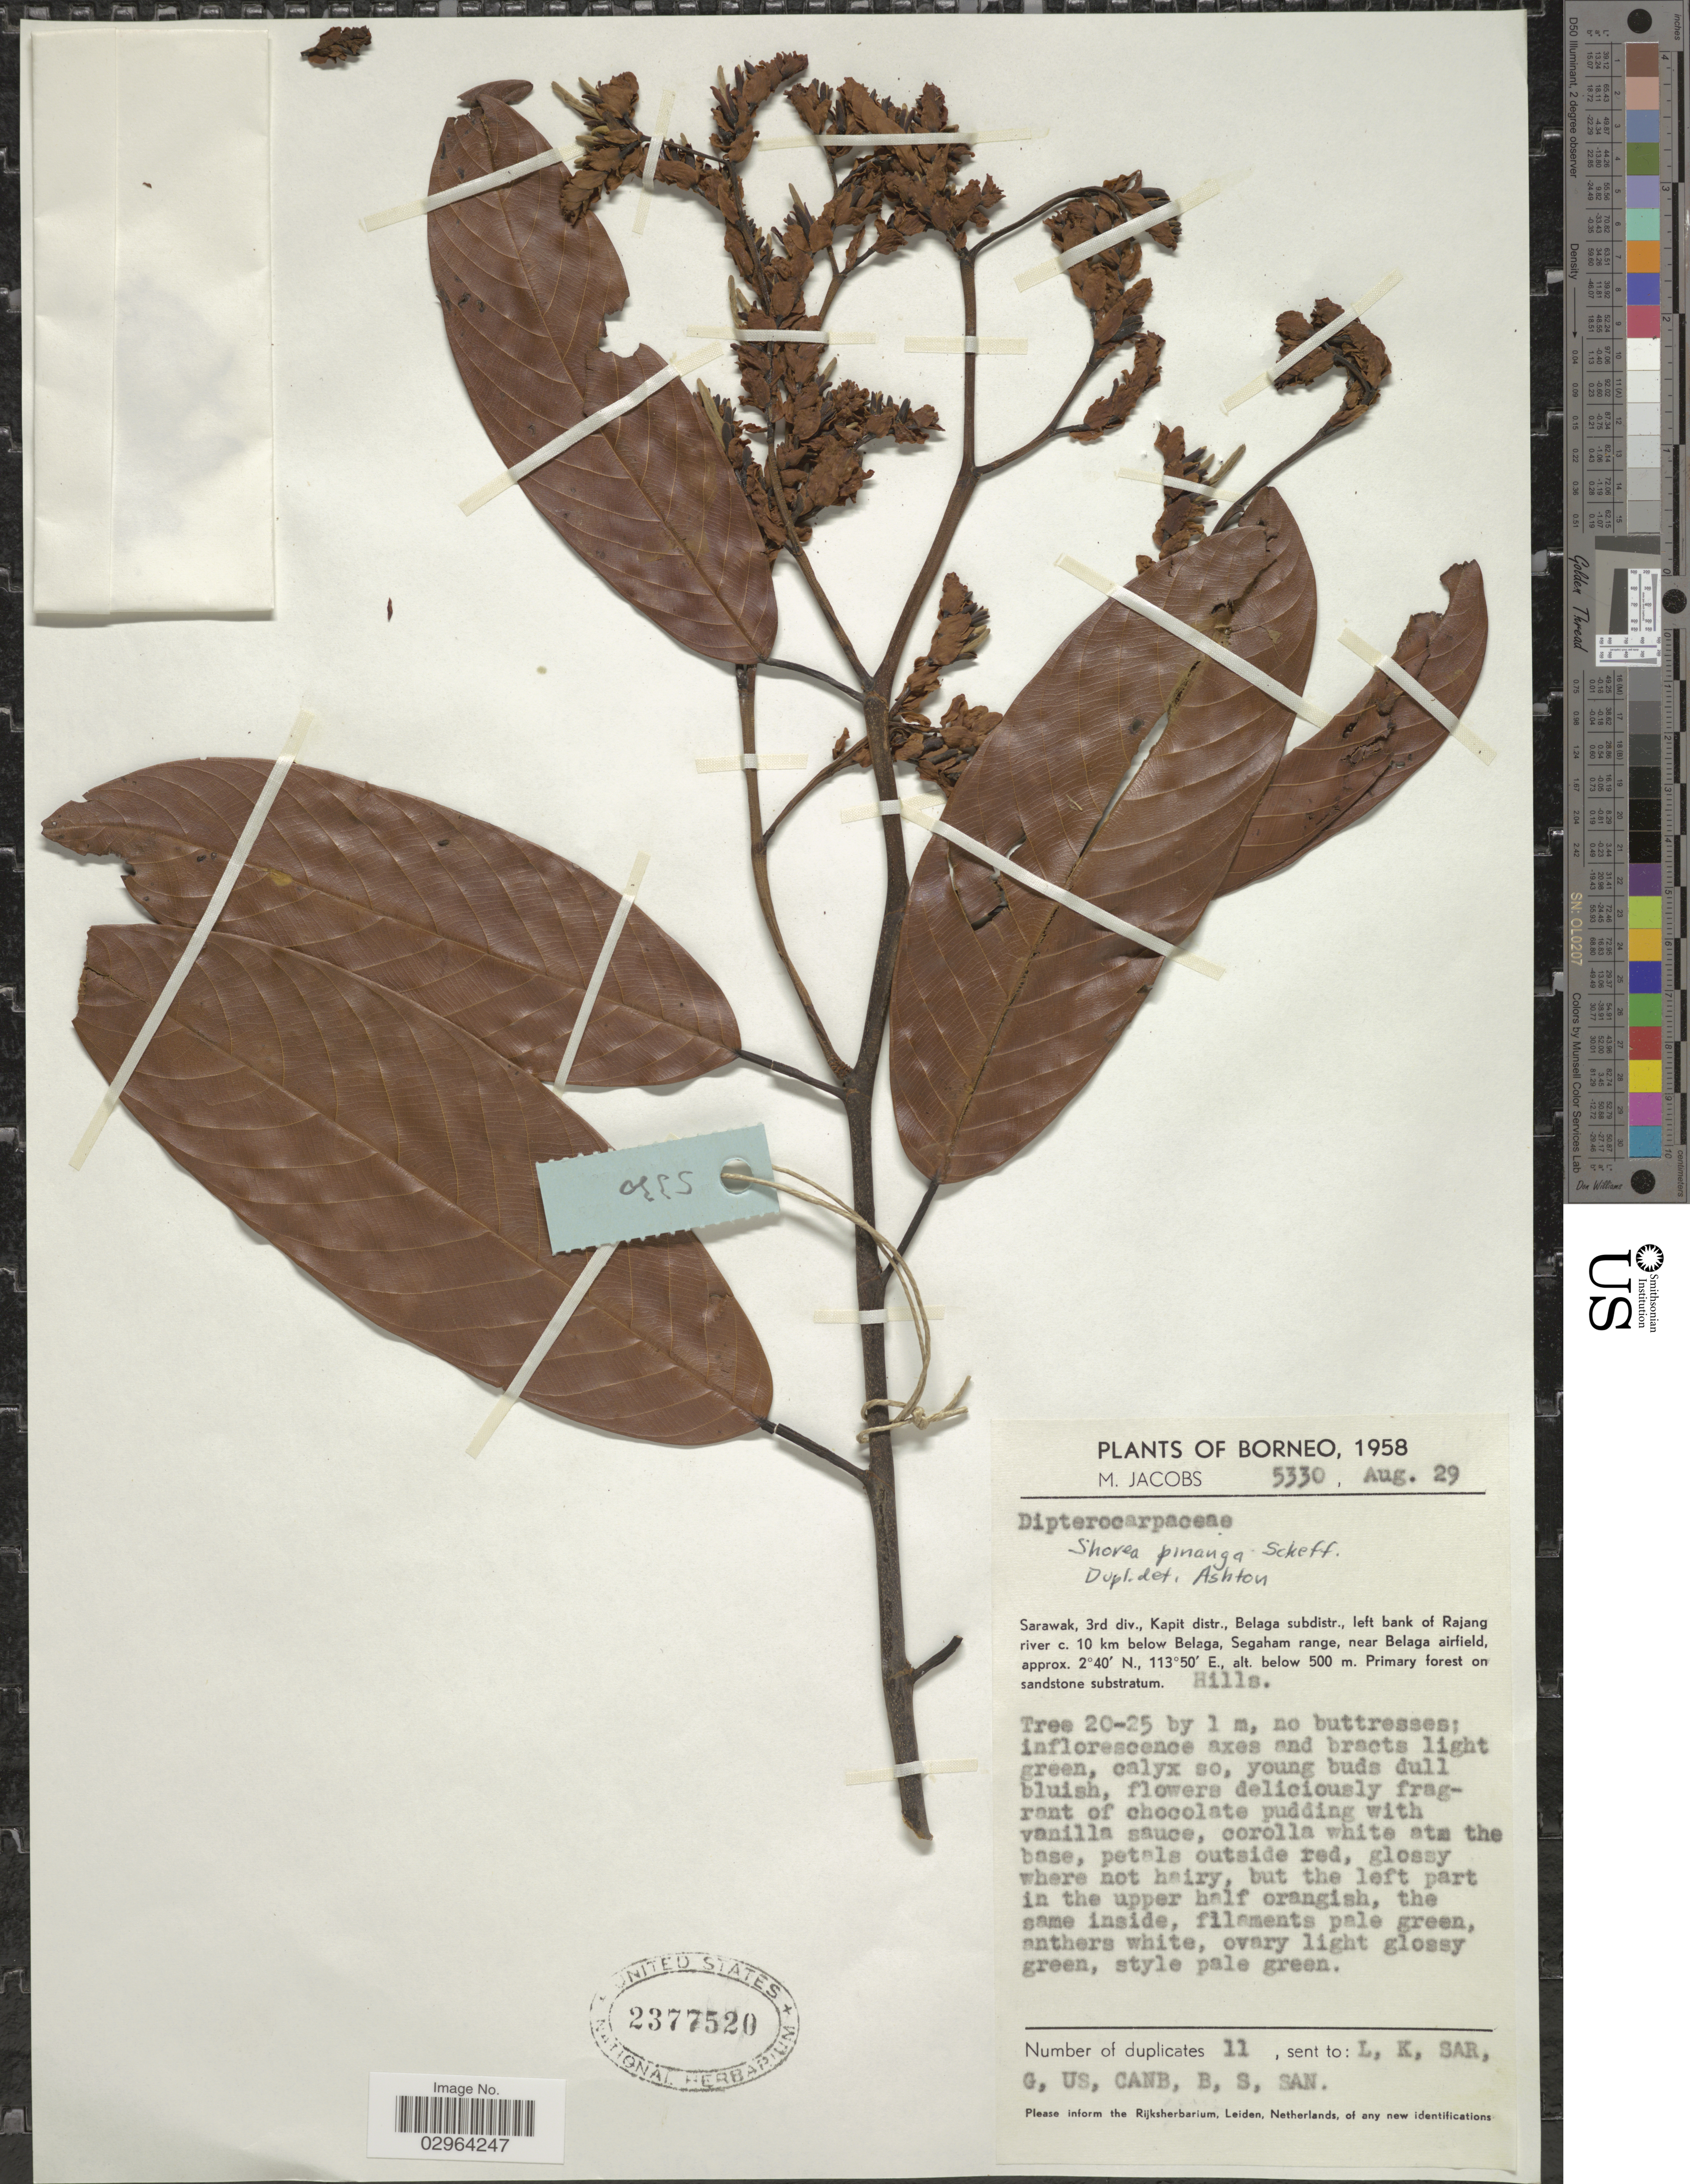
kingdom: Plantae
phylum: Tracheophyta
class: Magnoliopsida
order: Malvales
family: Dipterocarpaceae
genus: Rubroshorea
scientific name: Rubroshorea pinanga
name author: (Scheff.) P.S. Ashton & J. Heck.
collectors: M. Jacobs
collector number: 5330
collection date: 1958-08-29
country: Malaysia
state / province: Sarawak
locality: Borneo. 3rd div., Kapit distr., Belaga subdistr., left bank of Rajang river c. 10 km below Belaga, Segaham range, near Belaga airfield.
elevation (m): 500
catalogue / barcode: US 2377520